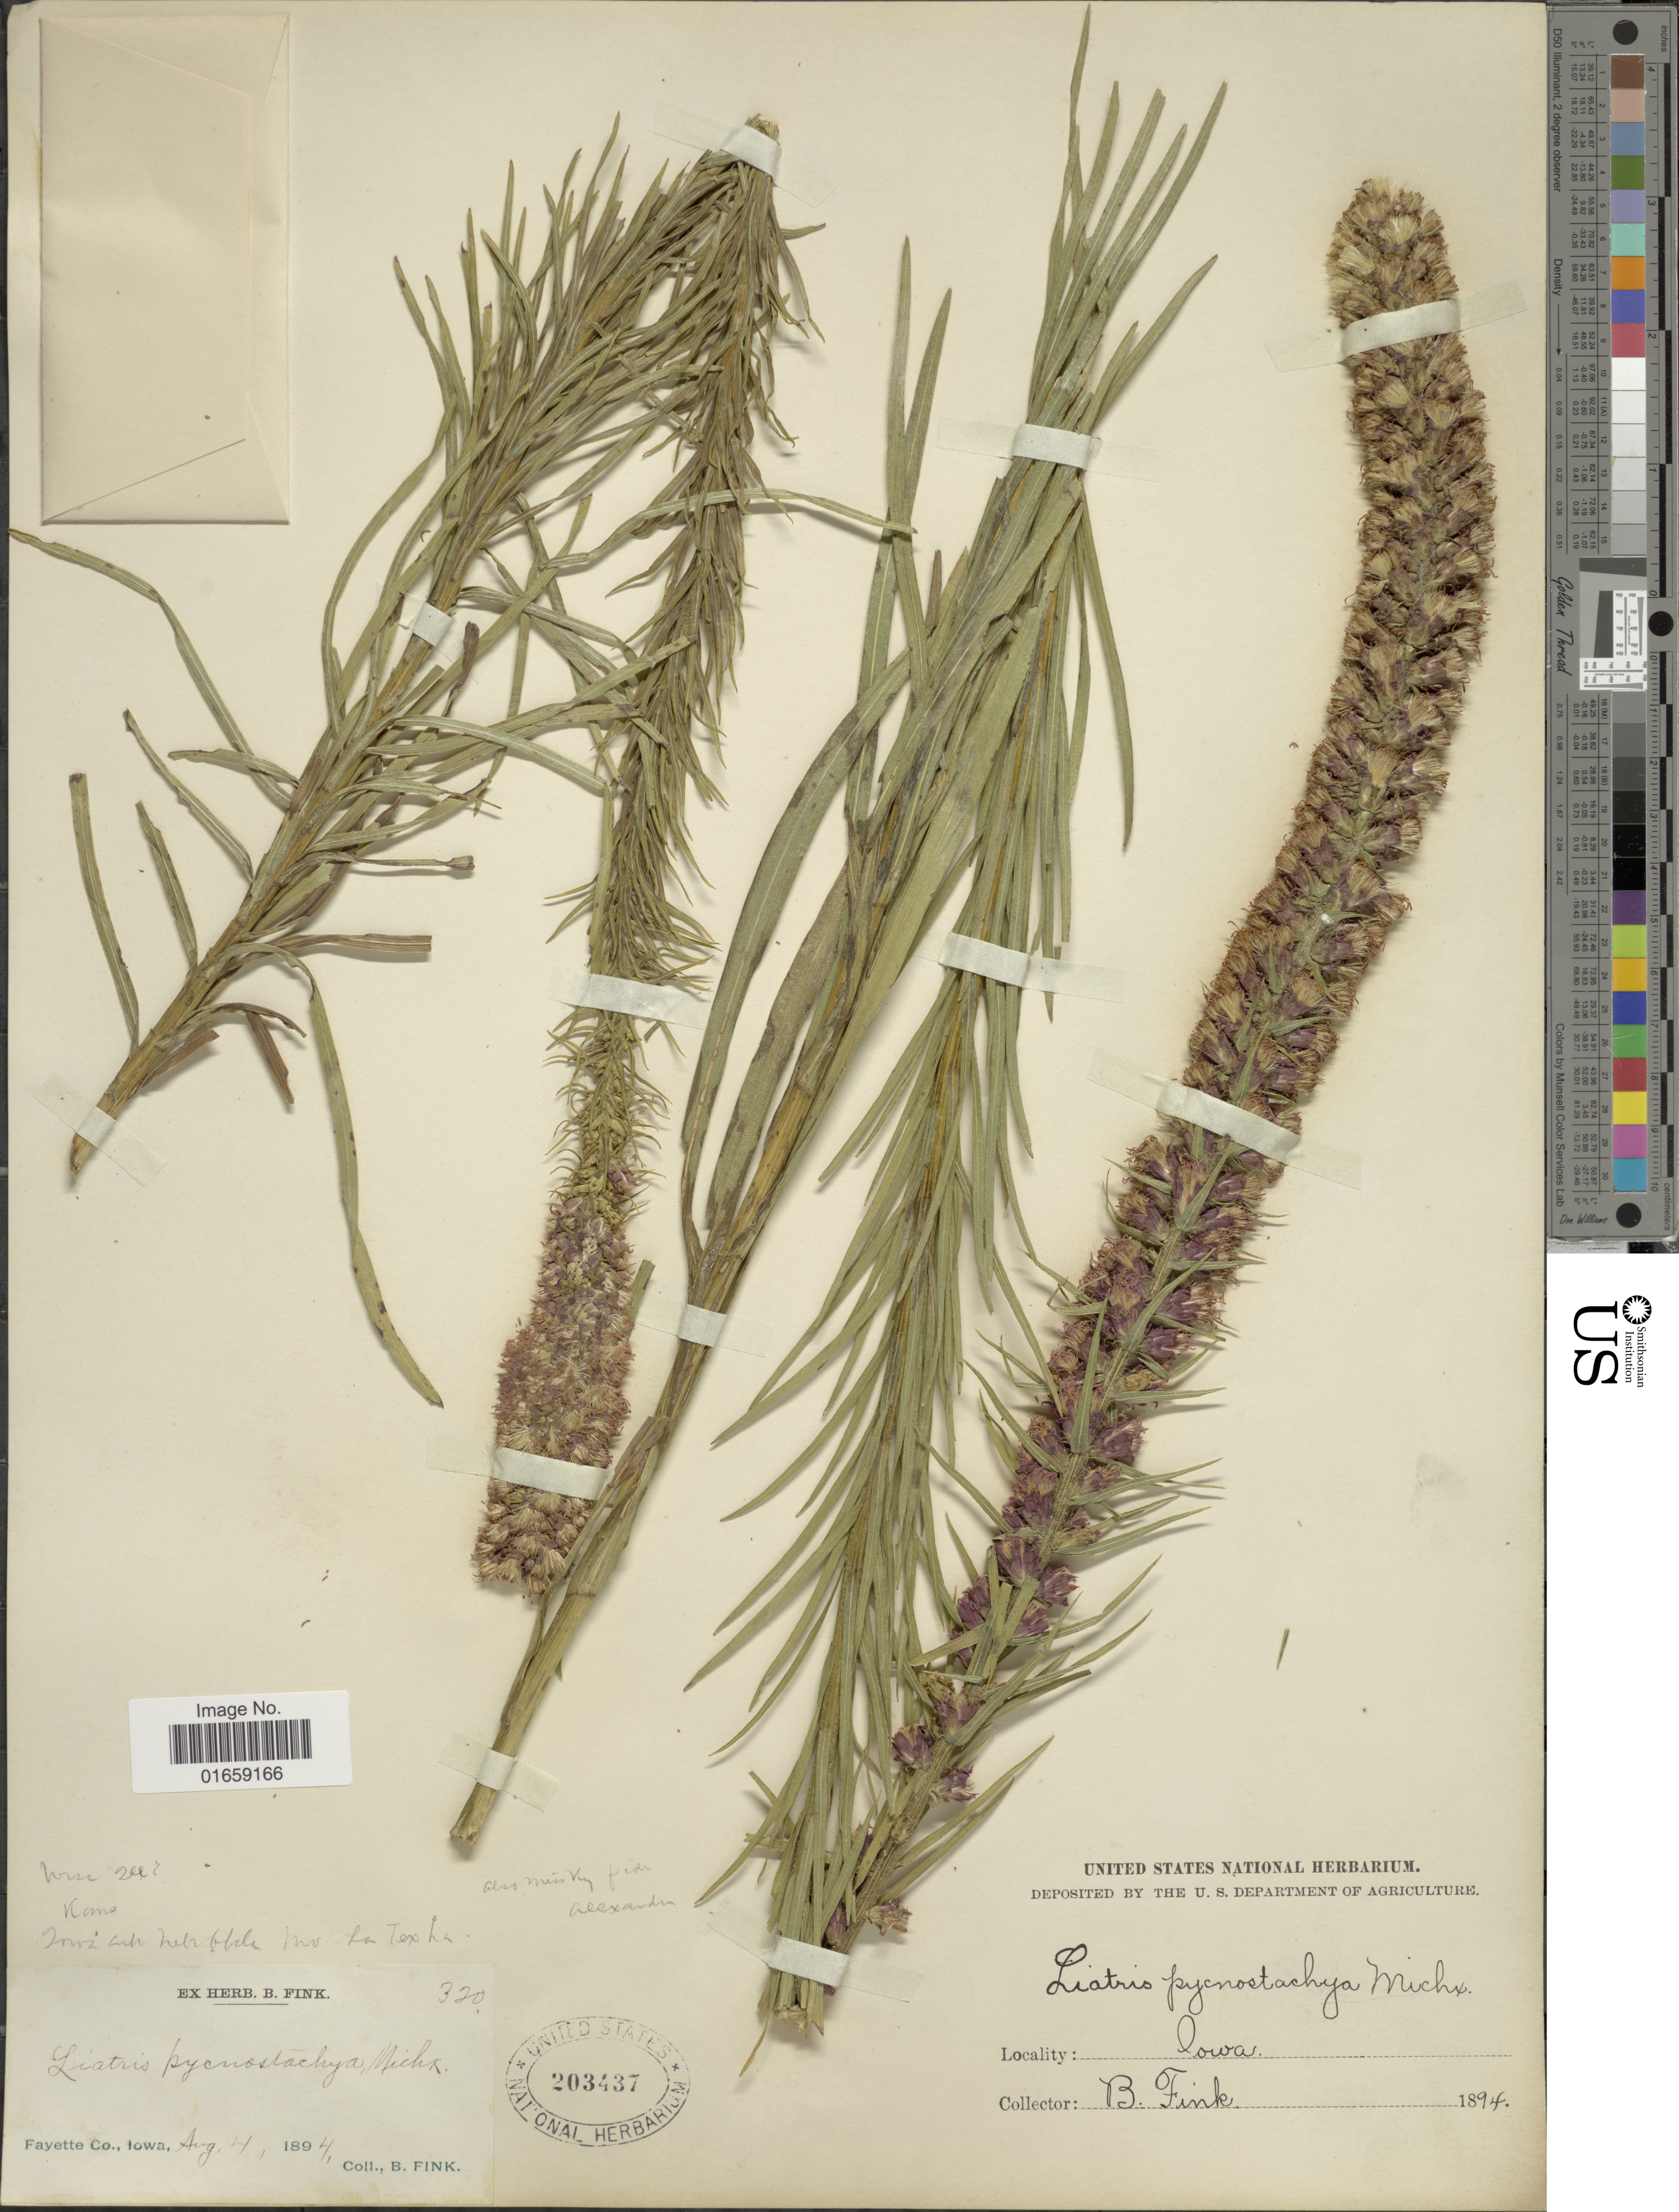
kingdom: Plantae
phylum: Tracheophyta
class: Magnoliopsida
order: Asterales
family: Asteraceae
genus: Liatris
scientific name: Liatris pycnostachya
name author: Michx.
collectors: B. Fink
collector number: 320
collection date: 1894-08-04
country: United States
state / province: Iowa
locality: Fayette Co., Iowa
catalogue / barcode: US 203437